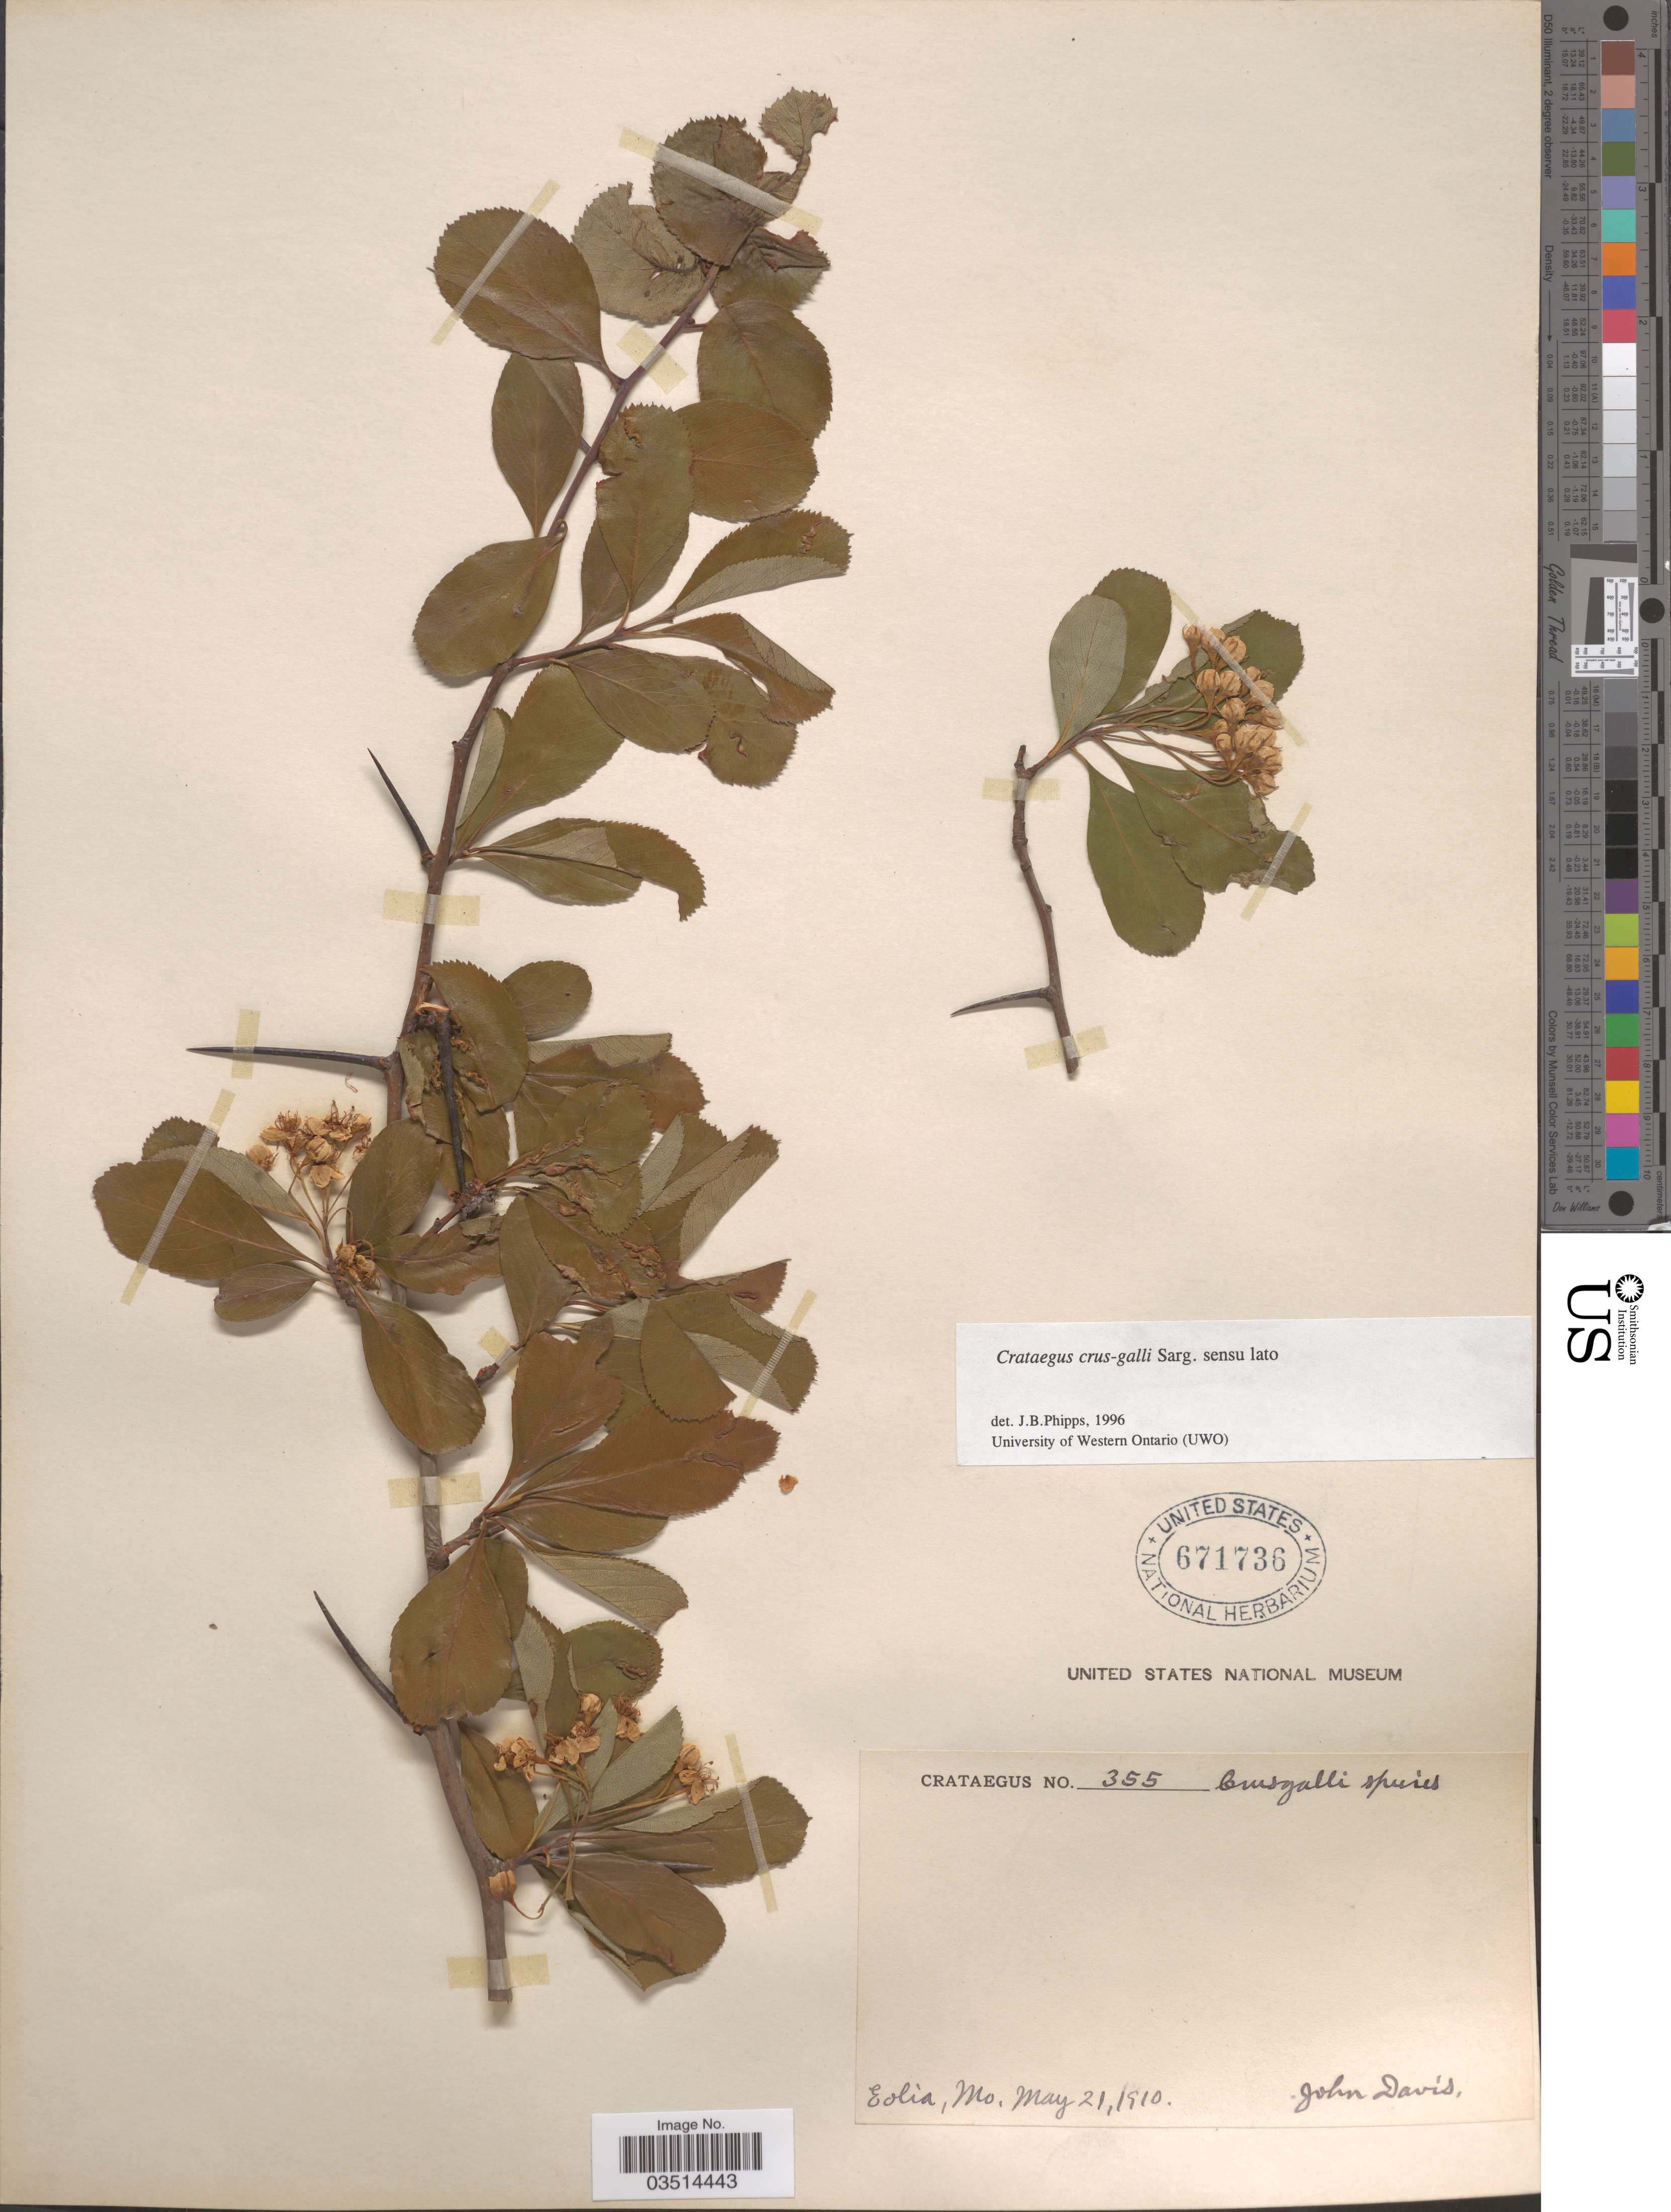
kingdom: Plantae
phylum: Tracheophyta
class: Magnoliopsida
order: Rosales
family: Rosaceae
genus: Crataegus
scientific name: Crataegus crus-galli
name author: L.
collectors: J. Davis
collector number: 355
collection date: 1910-05-21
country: United States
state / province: Missouri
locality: Eolia.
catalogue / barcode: US 671736